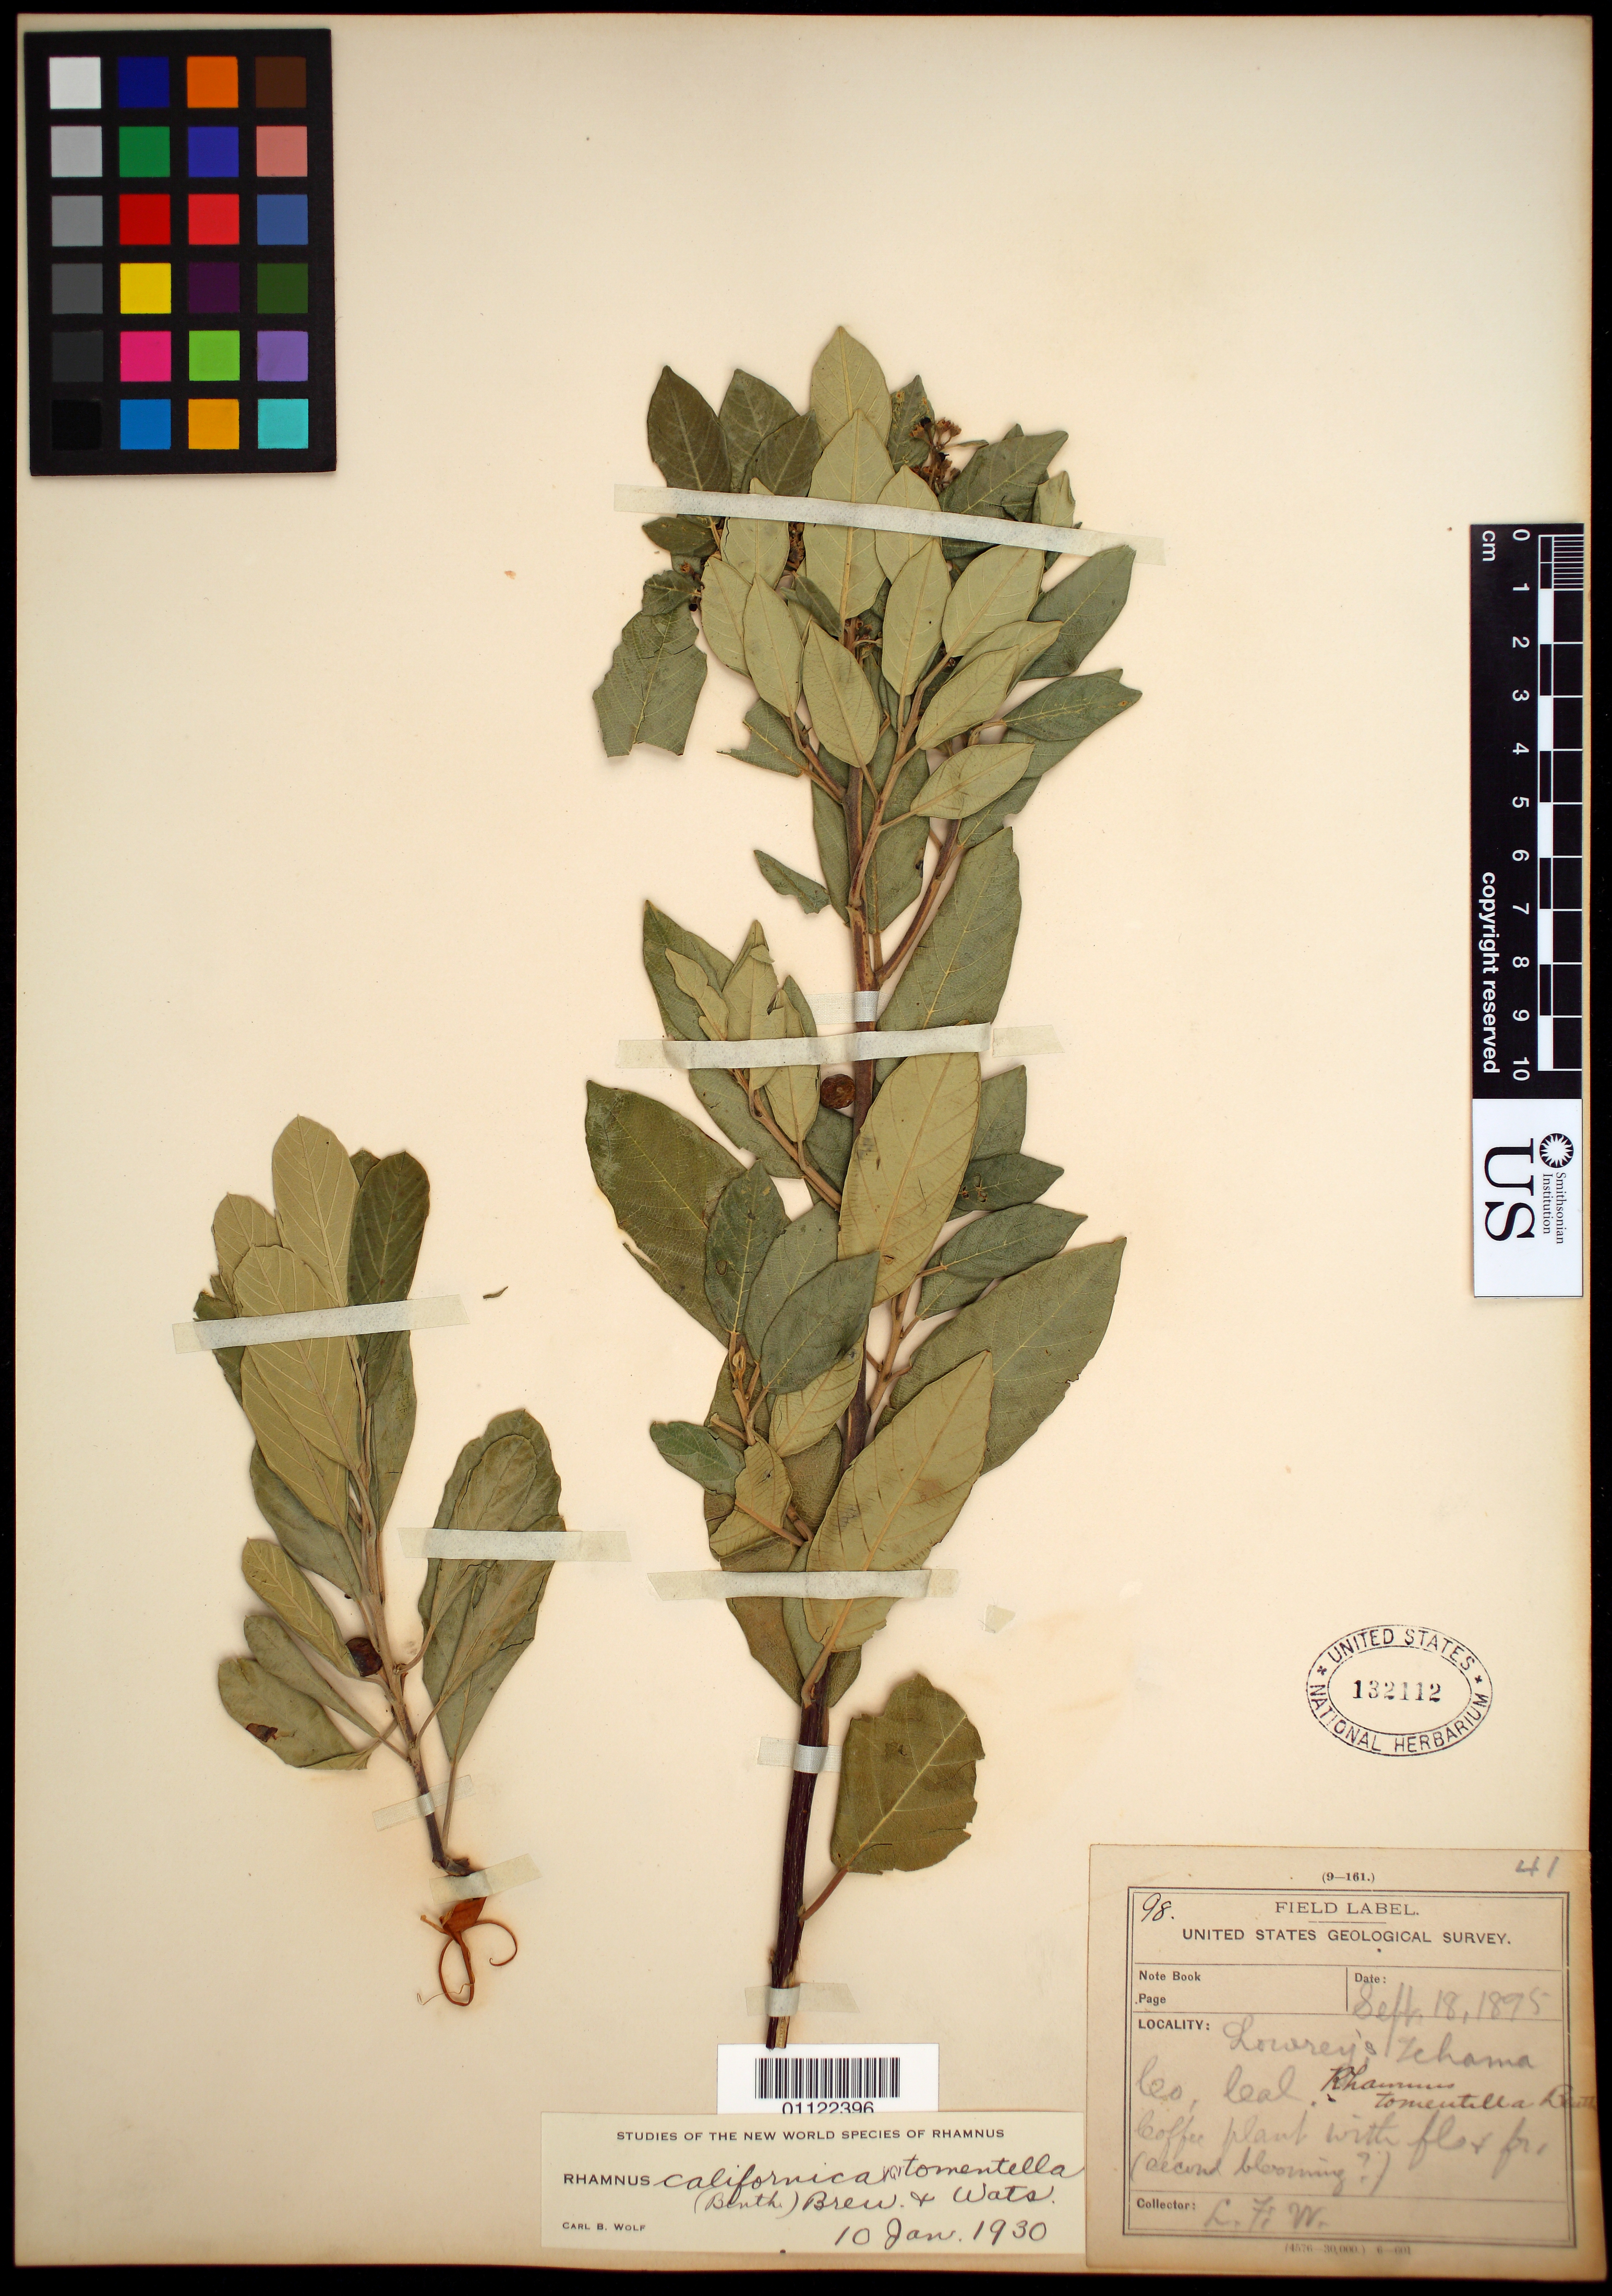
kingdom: Plantae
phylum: Tracheophyta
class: Magnoliopsida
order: Rosales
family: Rhamnaceae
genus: Frangula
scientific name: Frangula californica subsp. tomentella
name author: (Benth.) Kartesz & Gandhi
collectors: V. Rattan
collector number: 238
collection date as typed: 1860 to -- --- 1867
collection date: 1860/1867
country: United States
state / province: California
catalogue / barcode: US 321524